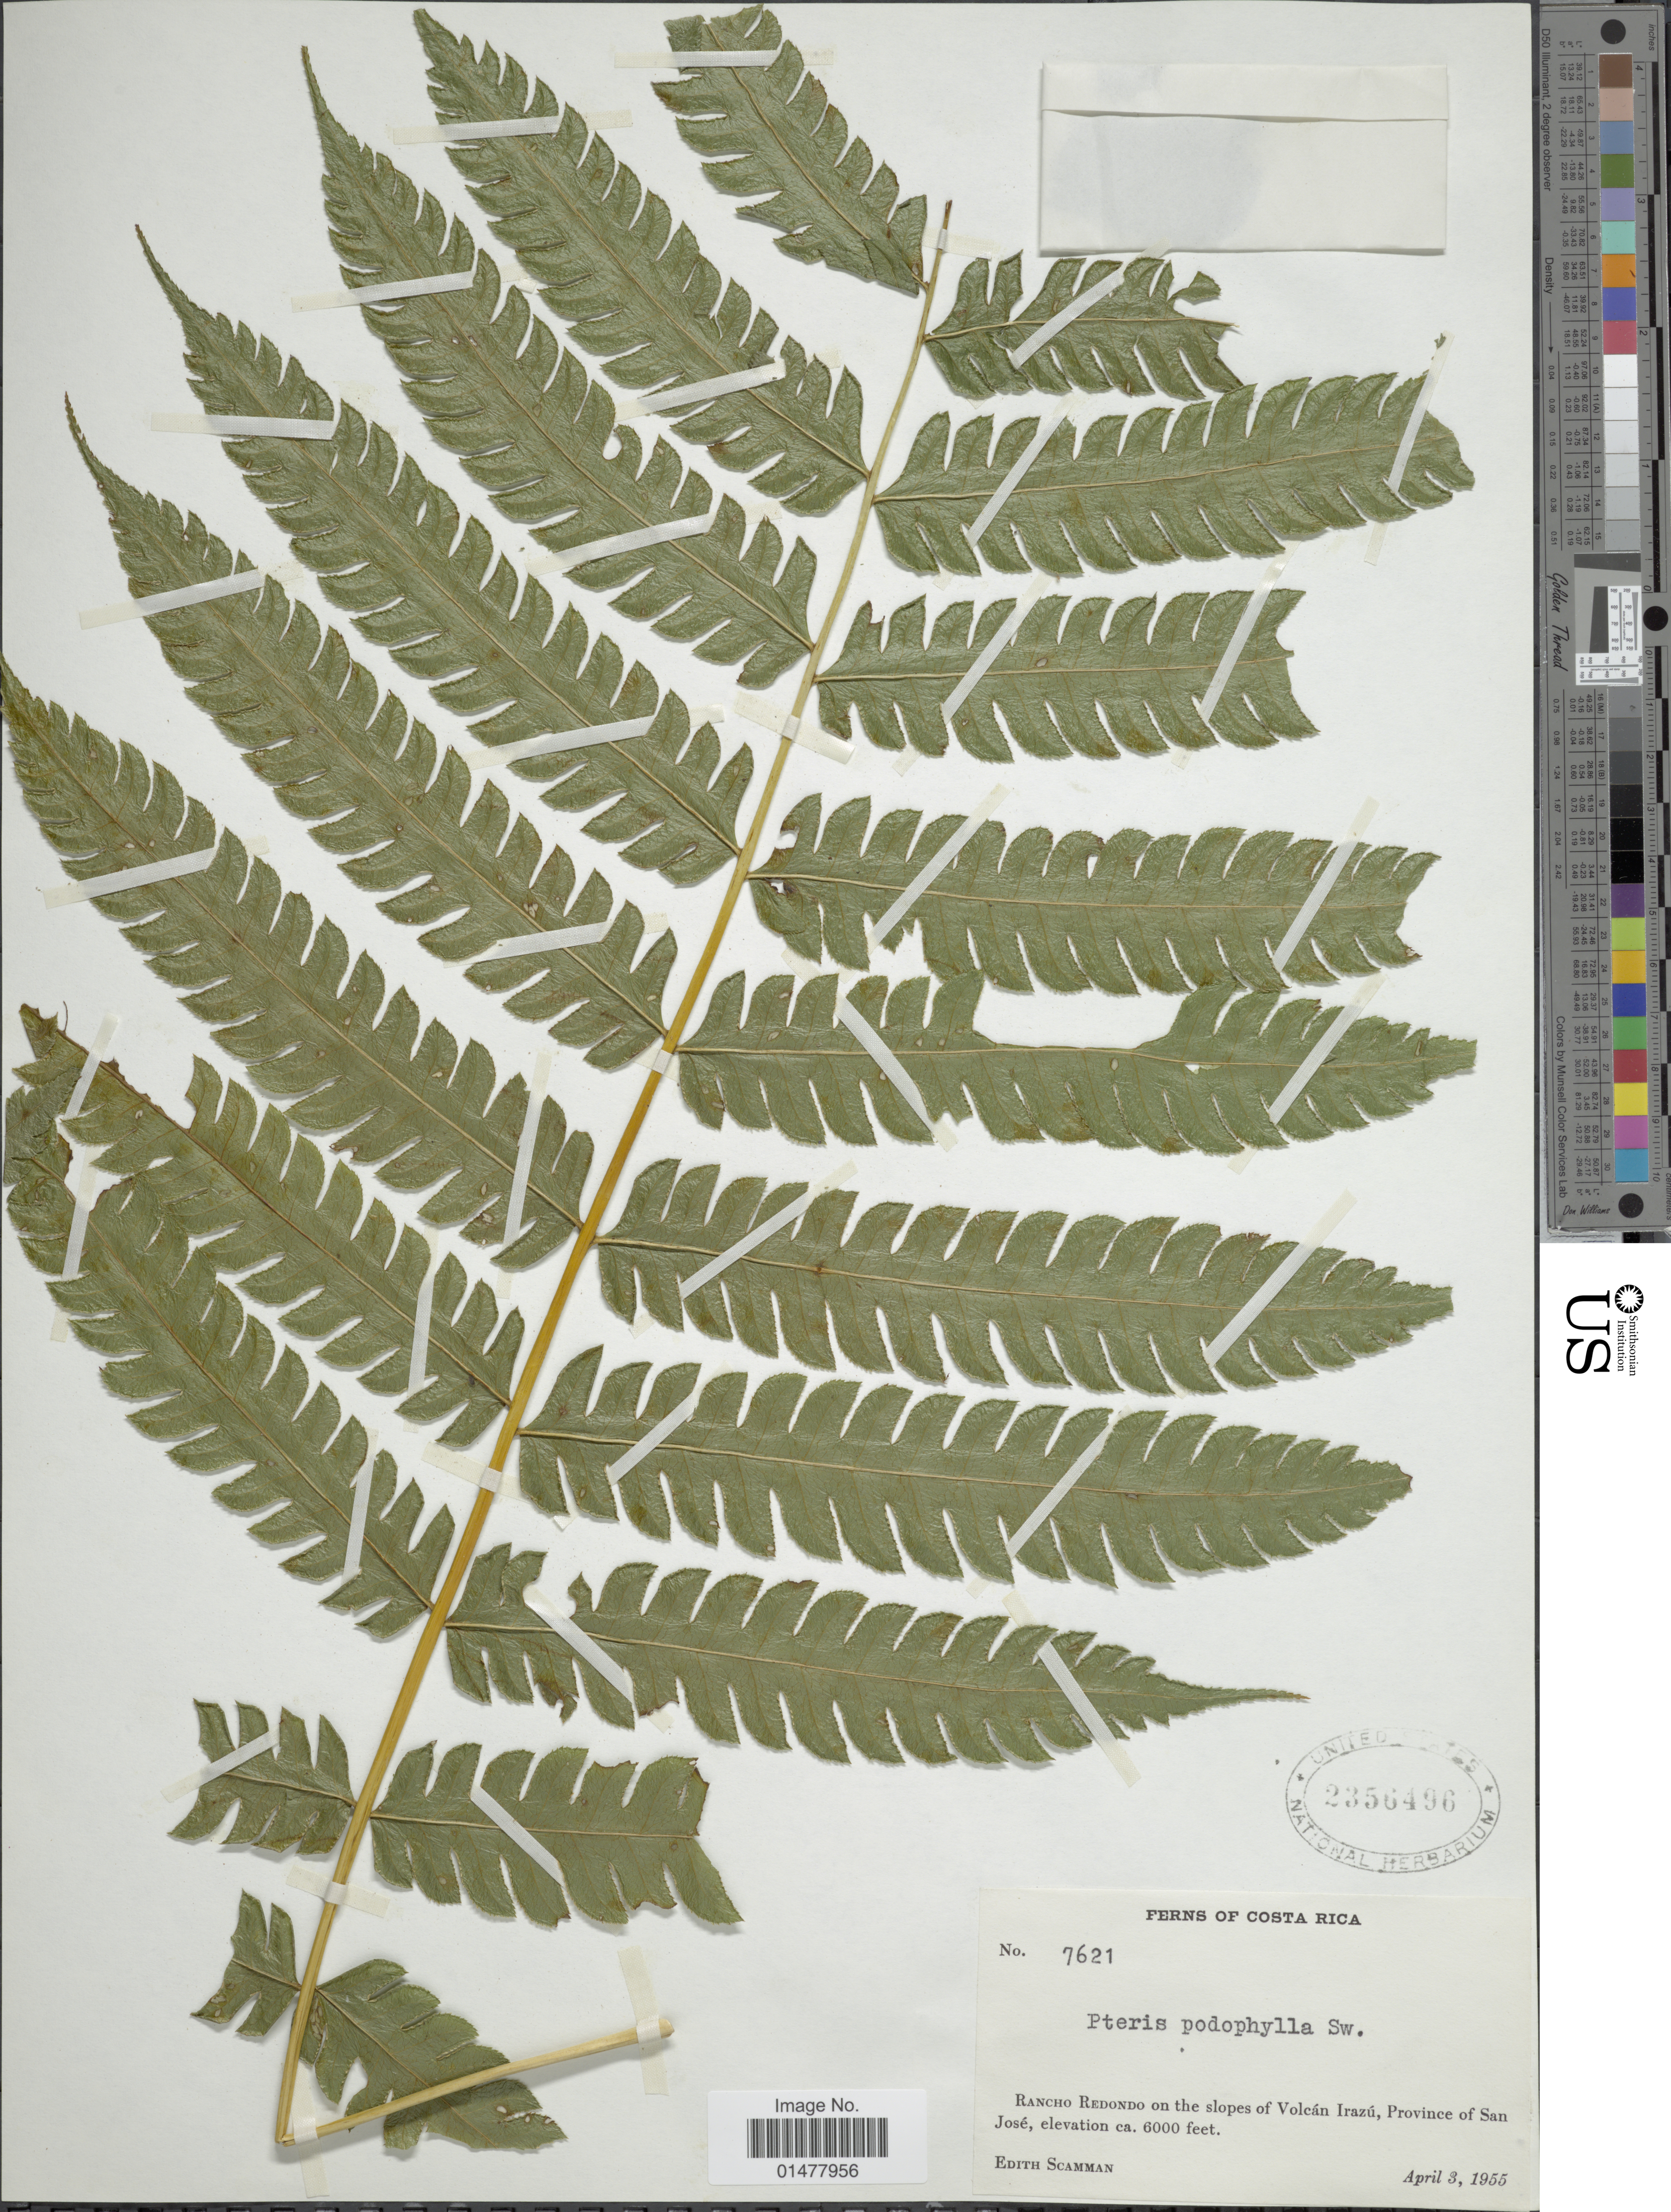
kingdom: Plantae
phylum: Tracheophyta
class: Polypodiopsida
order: Polypodiales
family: Pteridaceae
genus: Pteris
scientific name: Pteris podophylla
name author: Sw.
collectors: E. Scamman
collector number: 7621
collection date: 1955-04-03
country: Costa Rica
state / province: San José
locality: Ferns of Costa RIca, Ranch Redondo on the slopes of Volcán Irazu, province of San José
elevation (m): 1829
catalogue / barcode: US 2356496